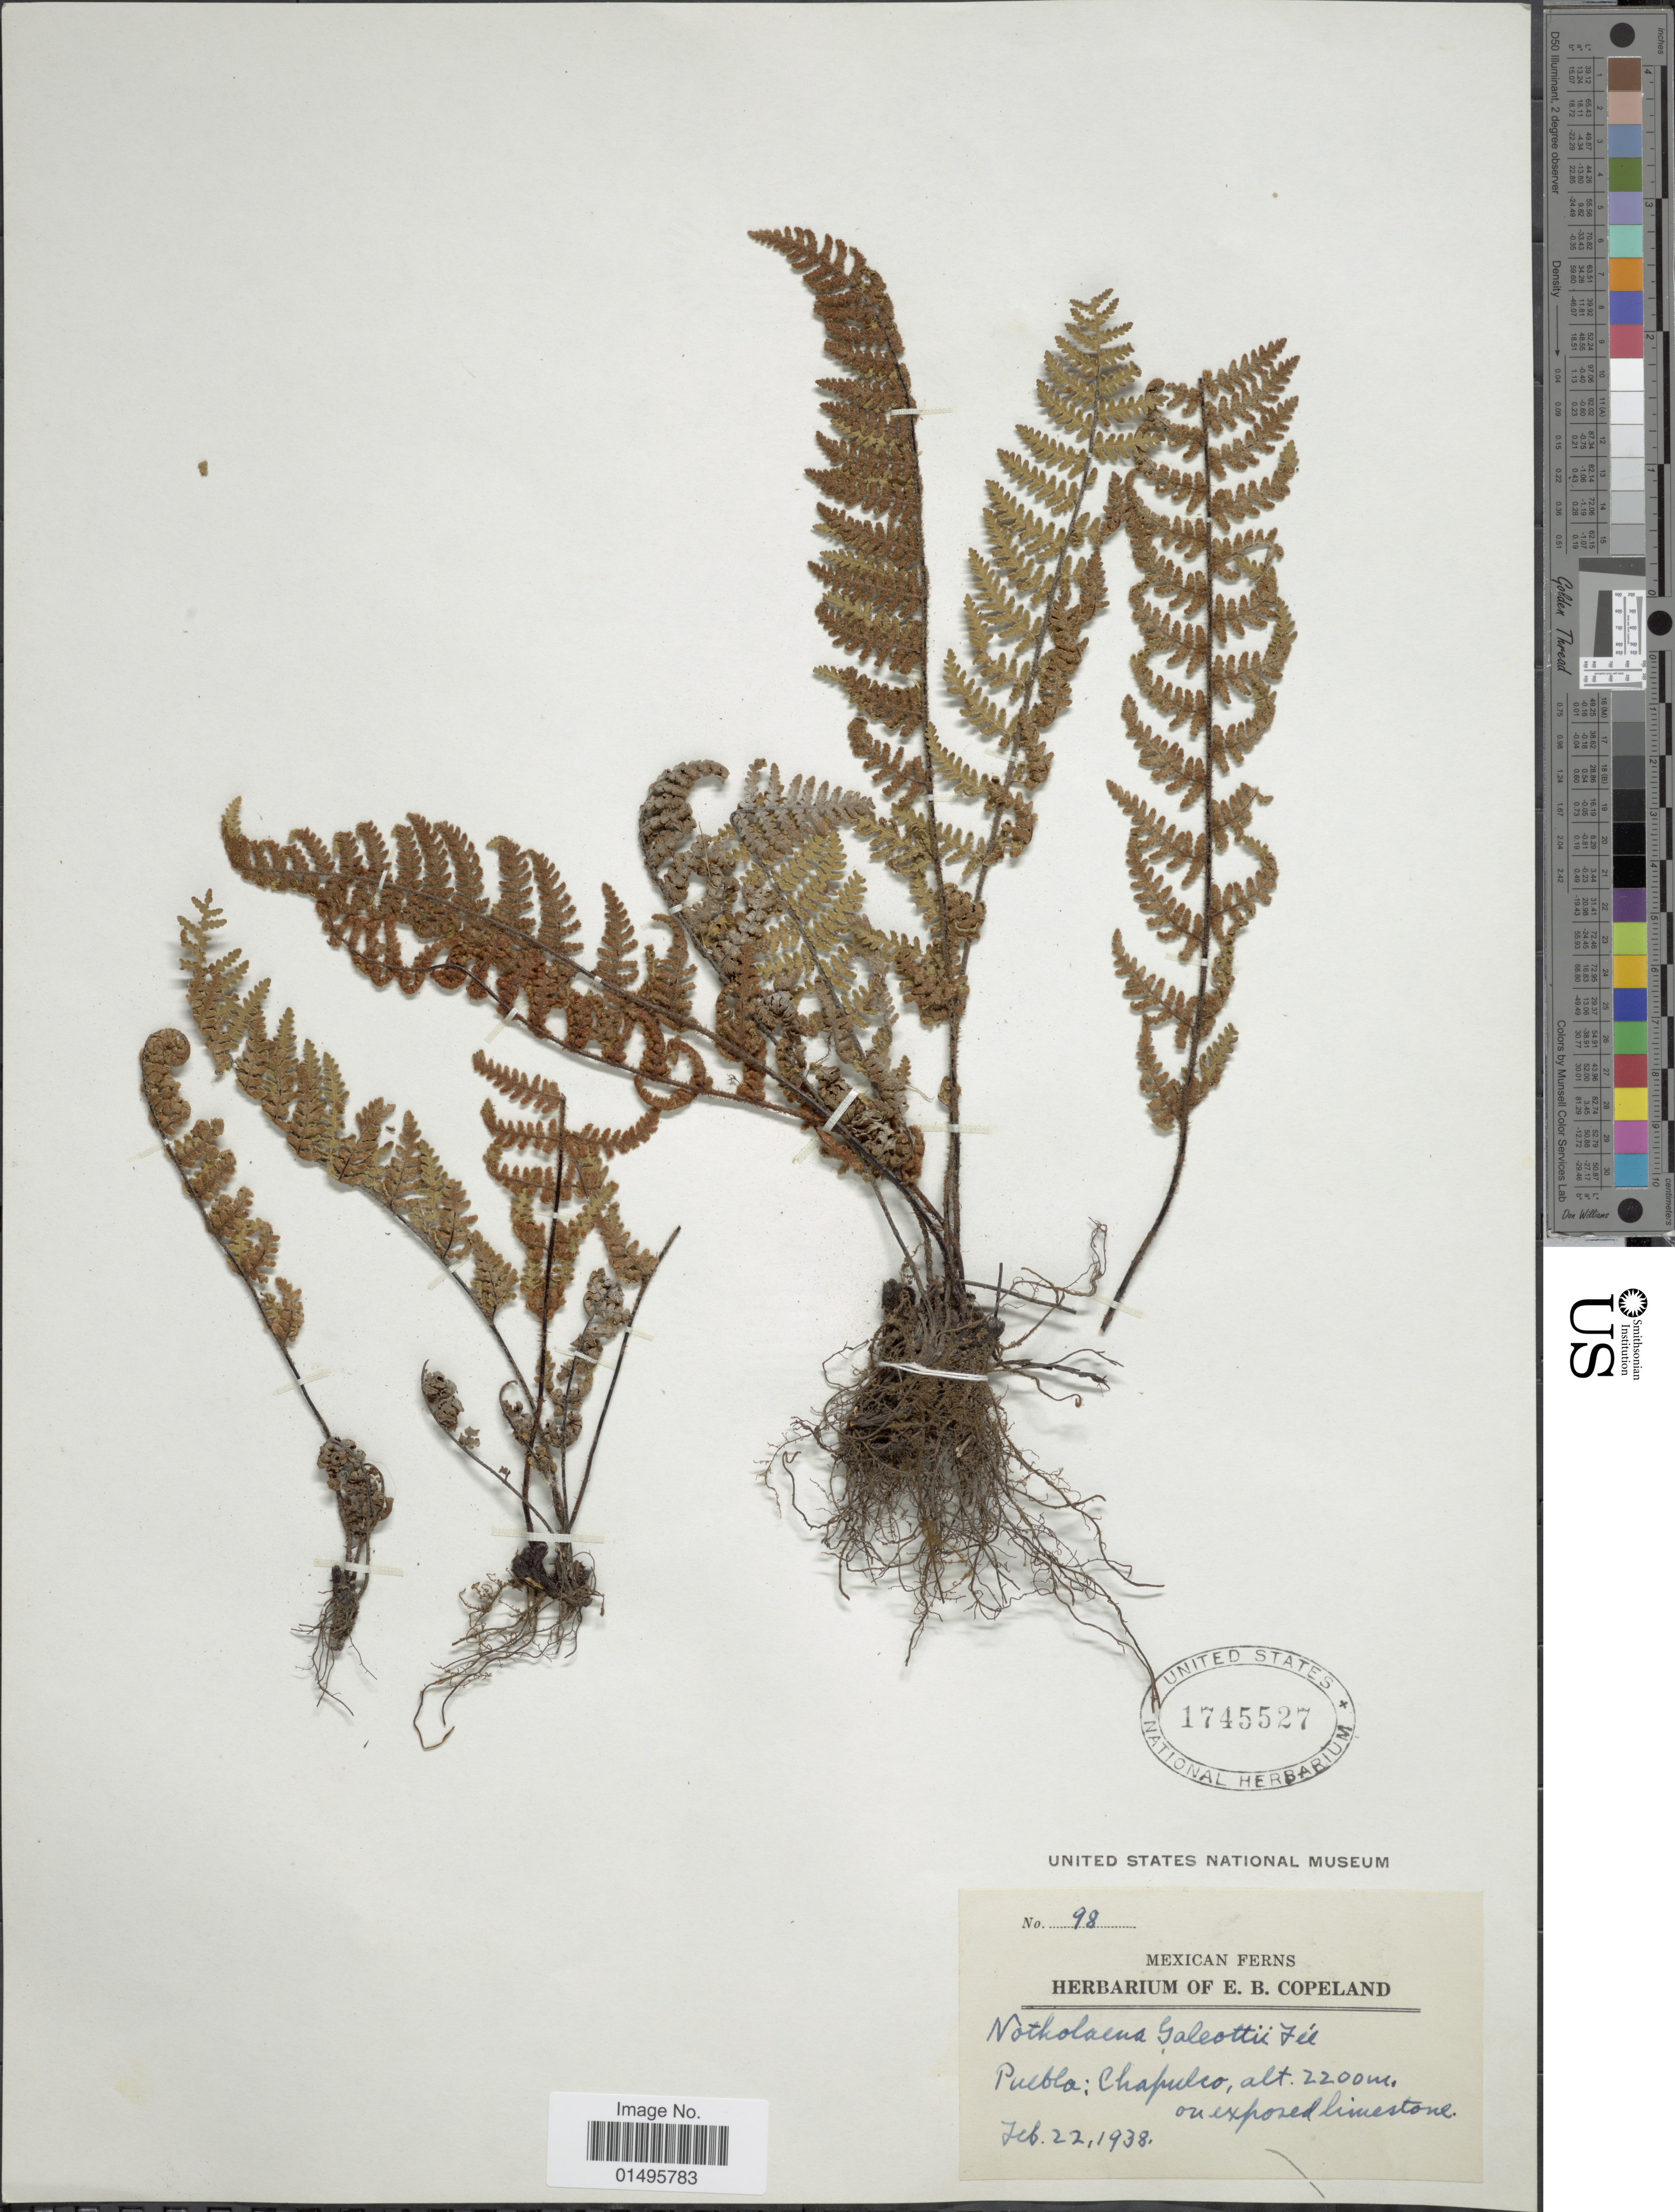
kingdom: Plantae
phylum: Tracheophyta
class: Polypodiopsida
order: Polypodiales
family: Pteridaceae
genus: Notholaena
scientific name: Notholaena galeottii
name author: Fée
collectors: E. B. Copeland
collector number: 98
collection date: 1938-02-22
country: Mexico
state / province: Puebla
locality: Chapulco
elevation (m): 2200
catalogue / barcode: US 1745527